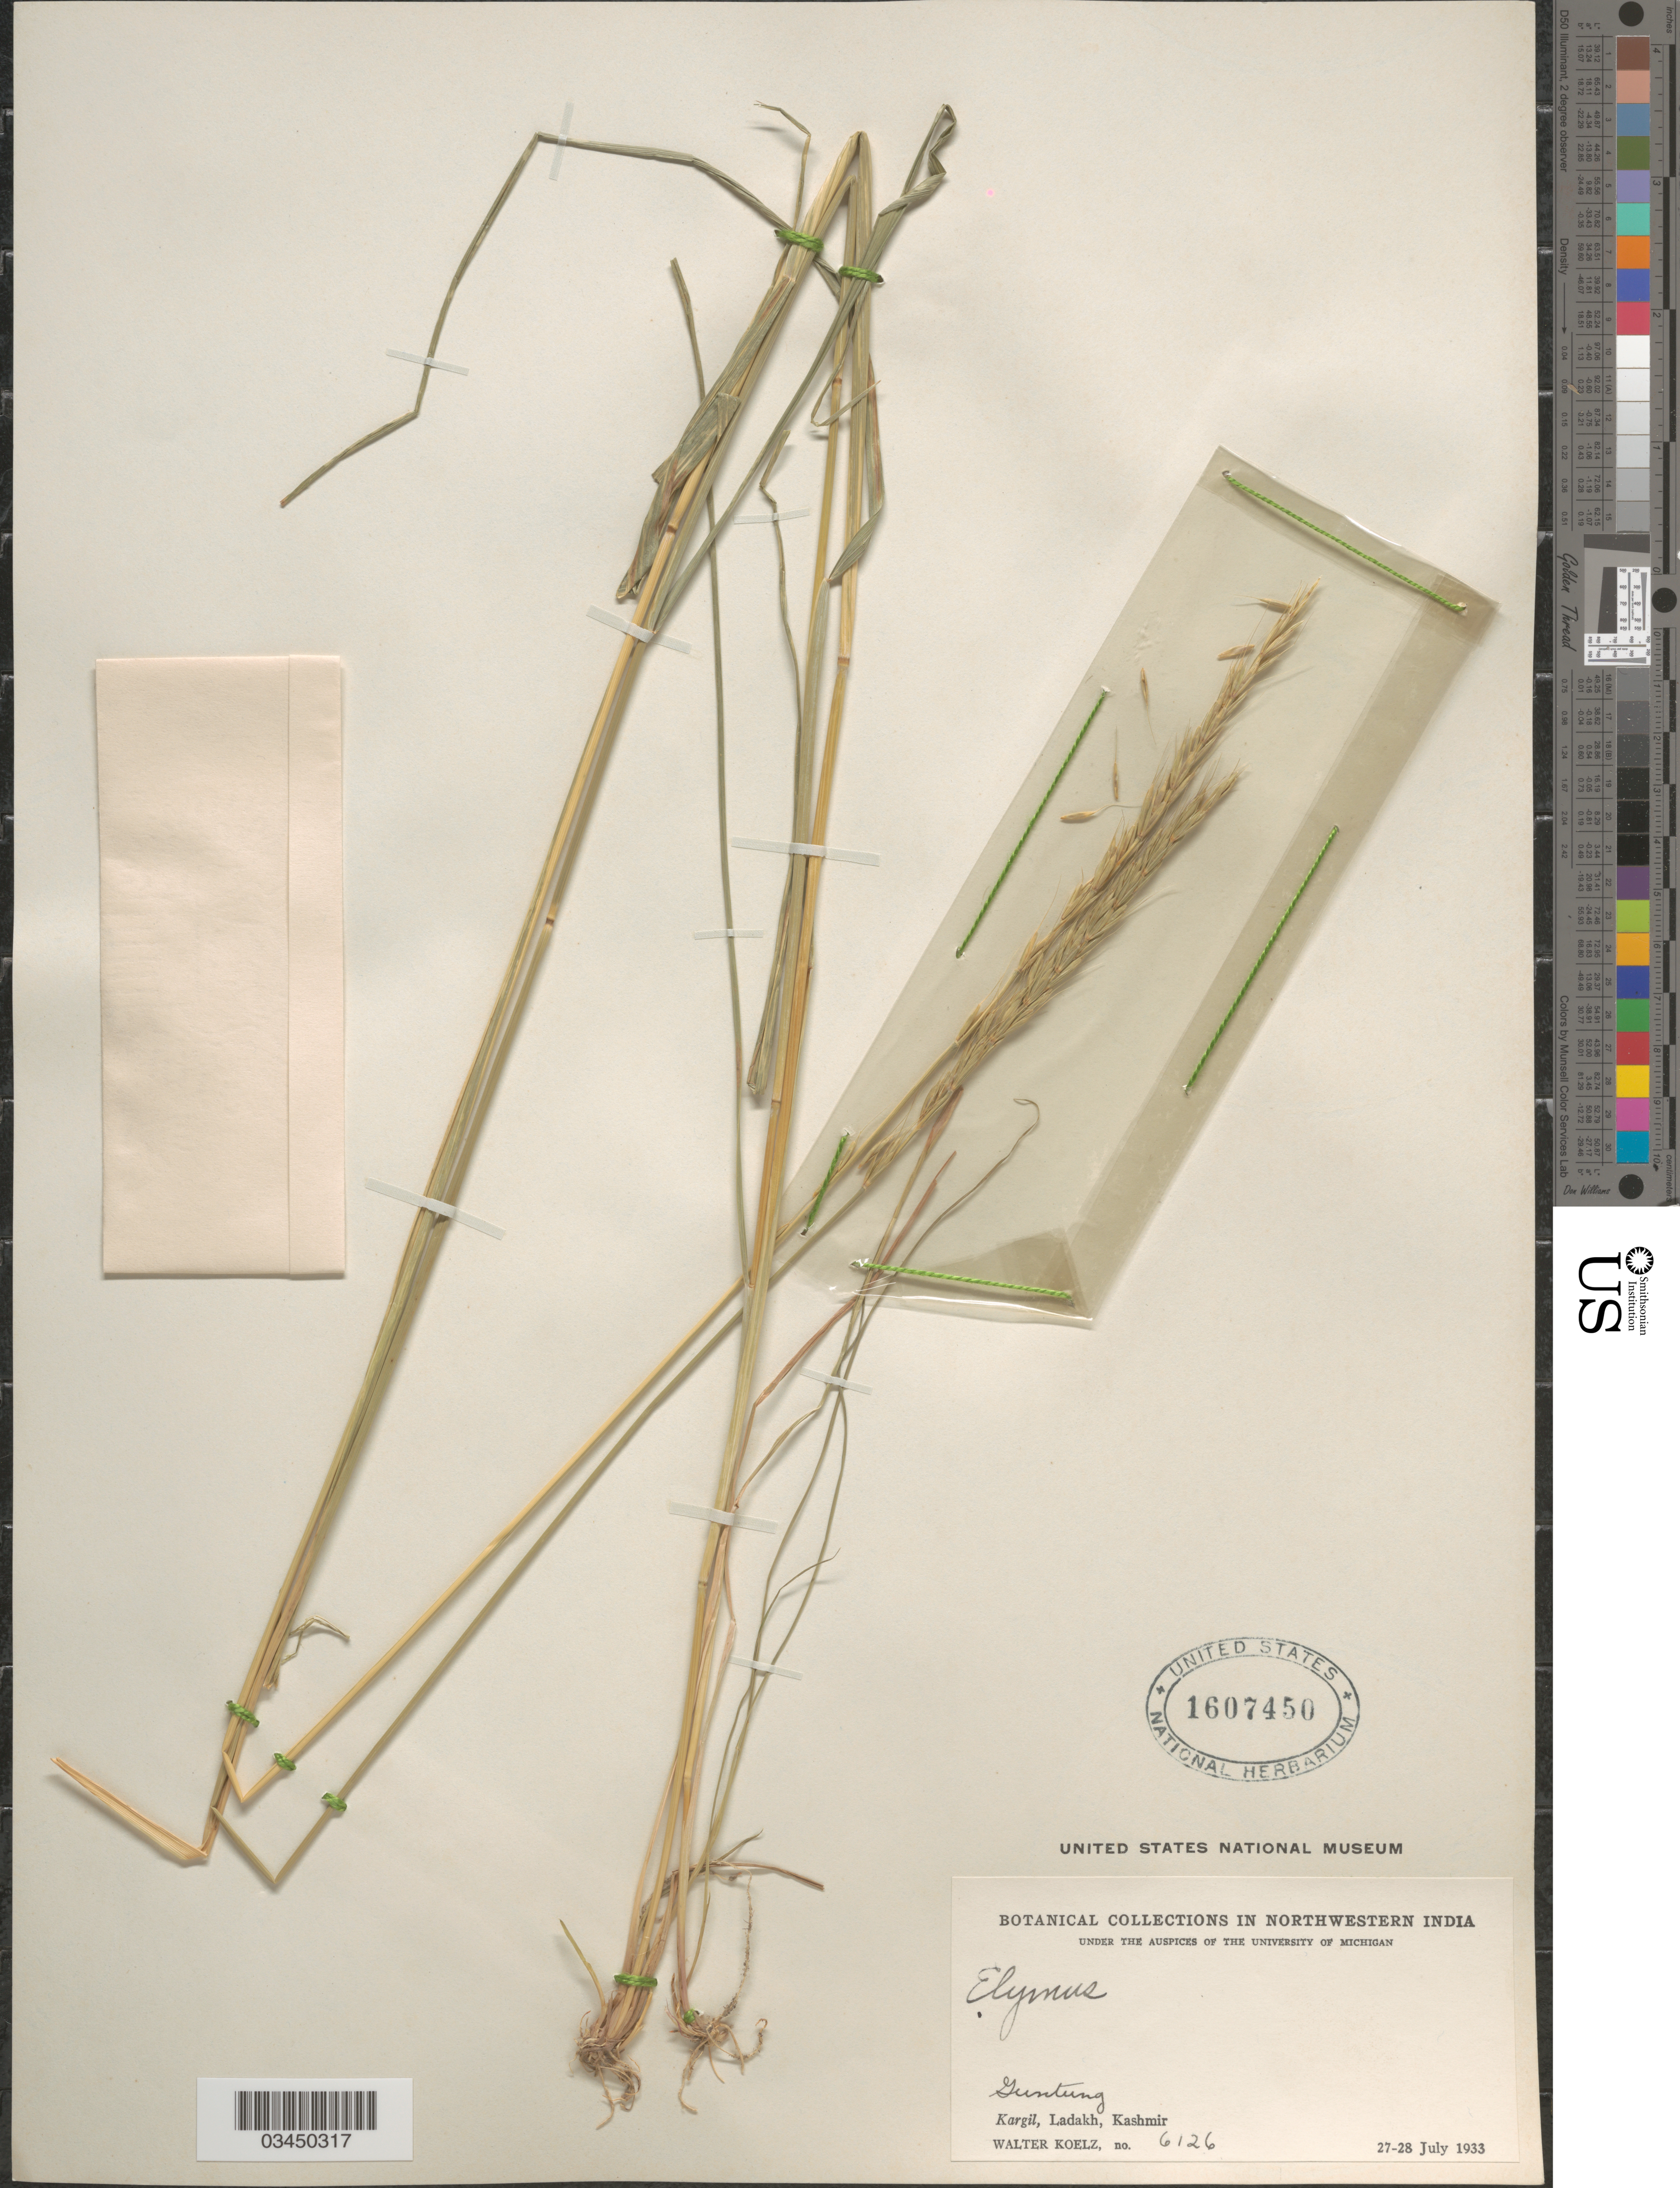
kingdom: Plantae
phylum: Tracheophyta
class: Liliopsida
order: Poales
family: Poaceae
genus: Elymus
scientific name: Elymus dahuricus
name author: Turcz. ex Griseb.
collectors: W. N. Koelz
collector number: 6126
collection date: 1933-07-27/1933-07-28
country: India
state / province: Jammu and Kashmir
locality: Northwestern India. Guntung. Kargil, Ladakh, Kashmir.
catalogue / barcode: US 1607450